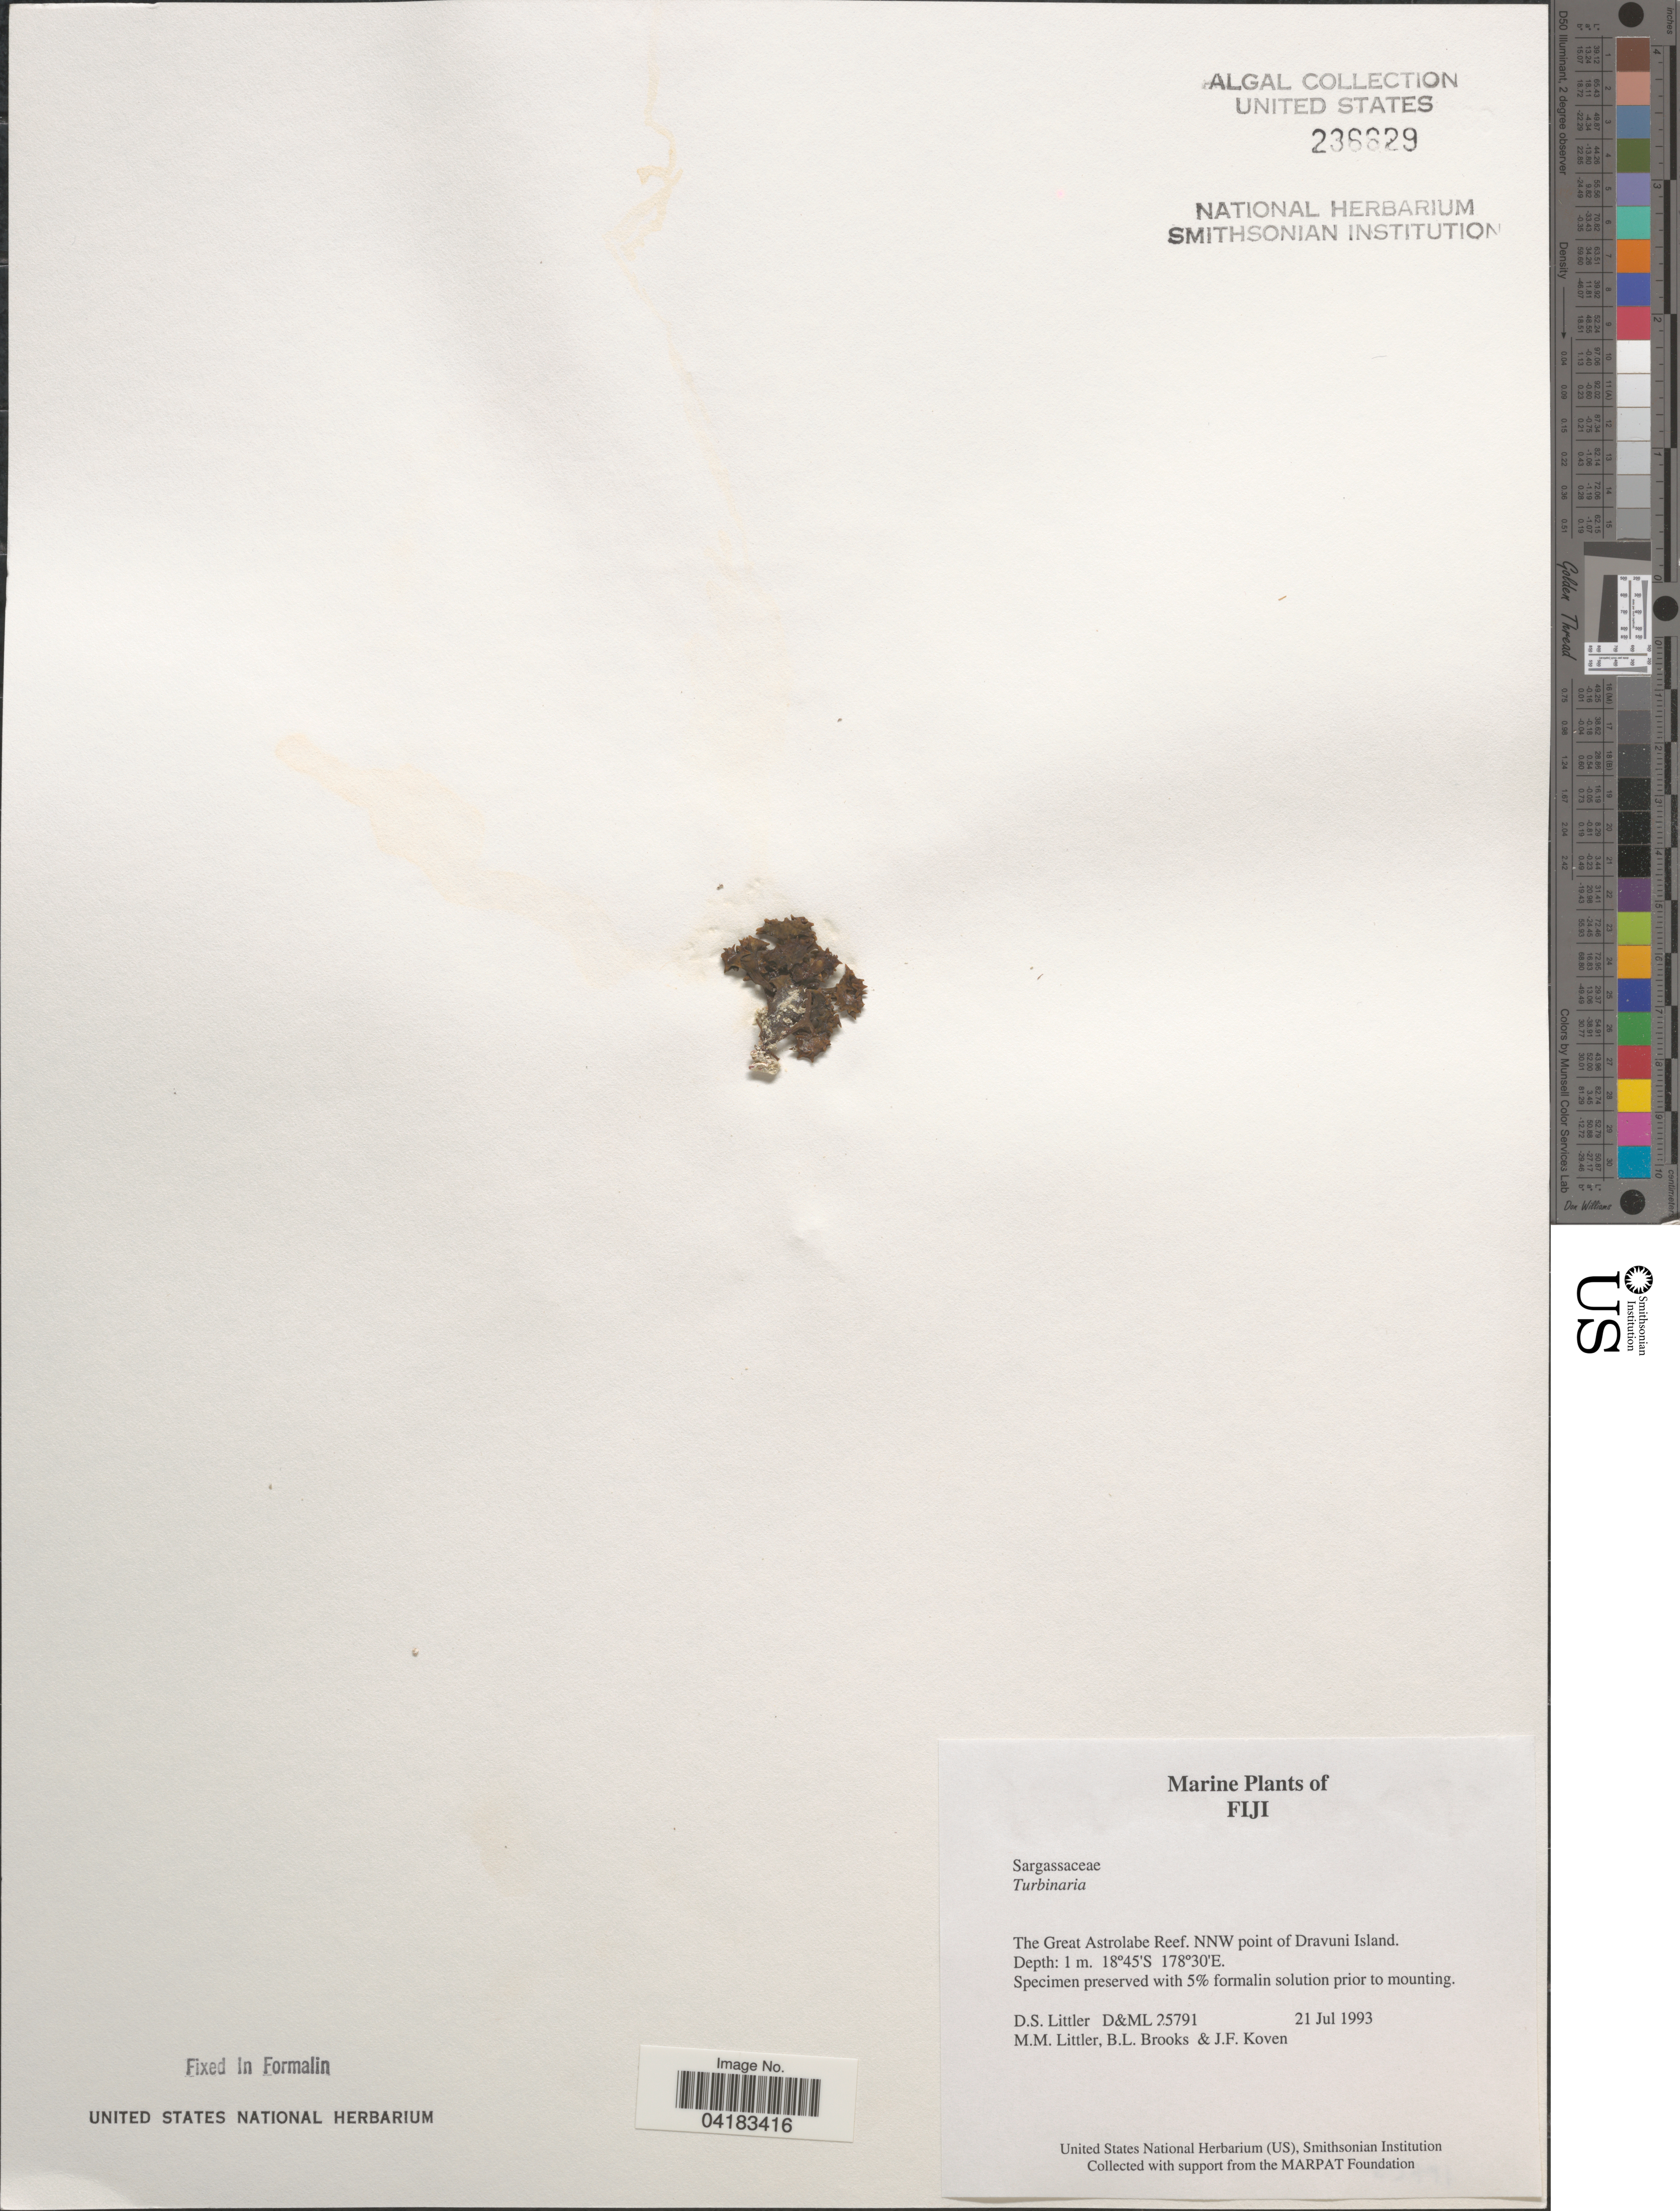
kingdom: Chromista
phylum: Ochrophyta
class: Phaeophyceae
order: Fucales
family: Sargassaceae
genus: Turbinaria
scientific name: Turbinaria sp.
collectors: D. S. Littler, B. Brooks & J. Koven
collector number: D&ML25791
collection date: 1993-07-21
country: Fiji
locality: The Great Astrolabe Reef. NNW point of Dravuni Island.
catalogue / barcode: US 236629